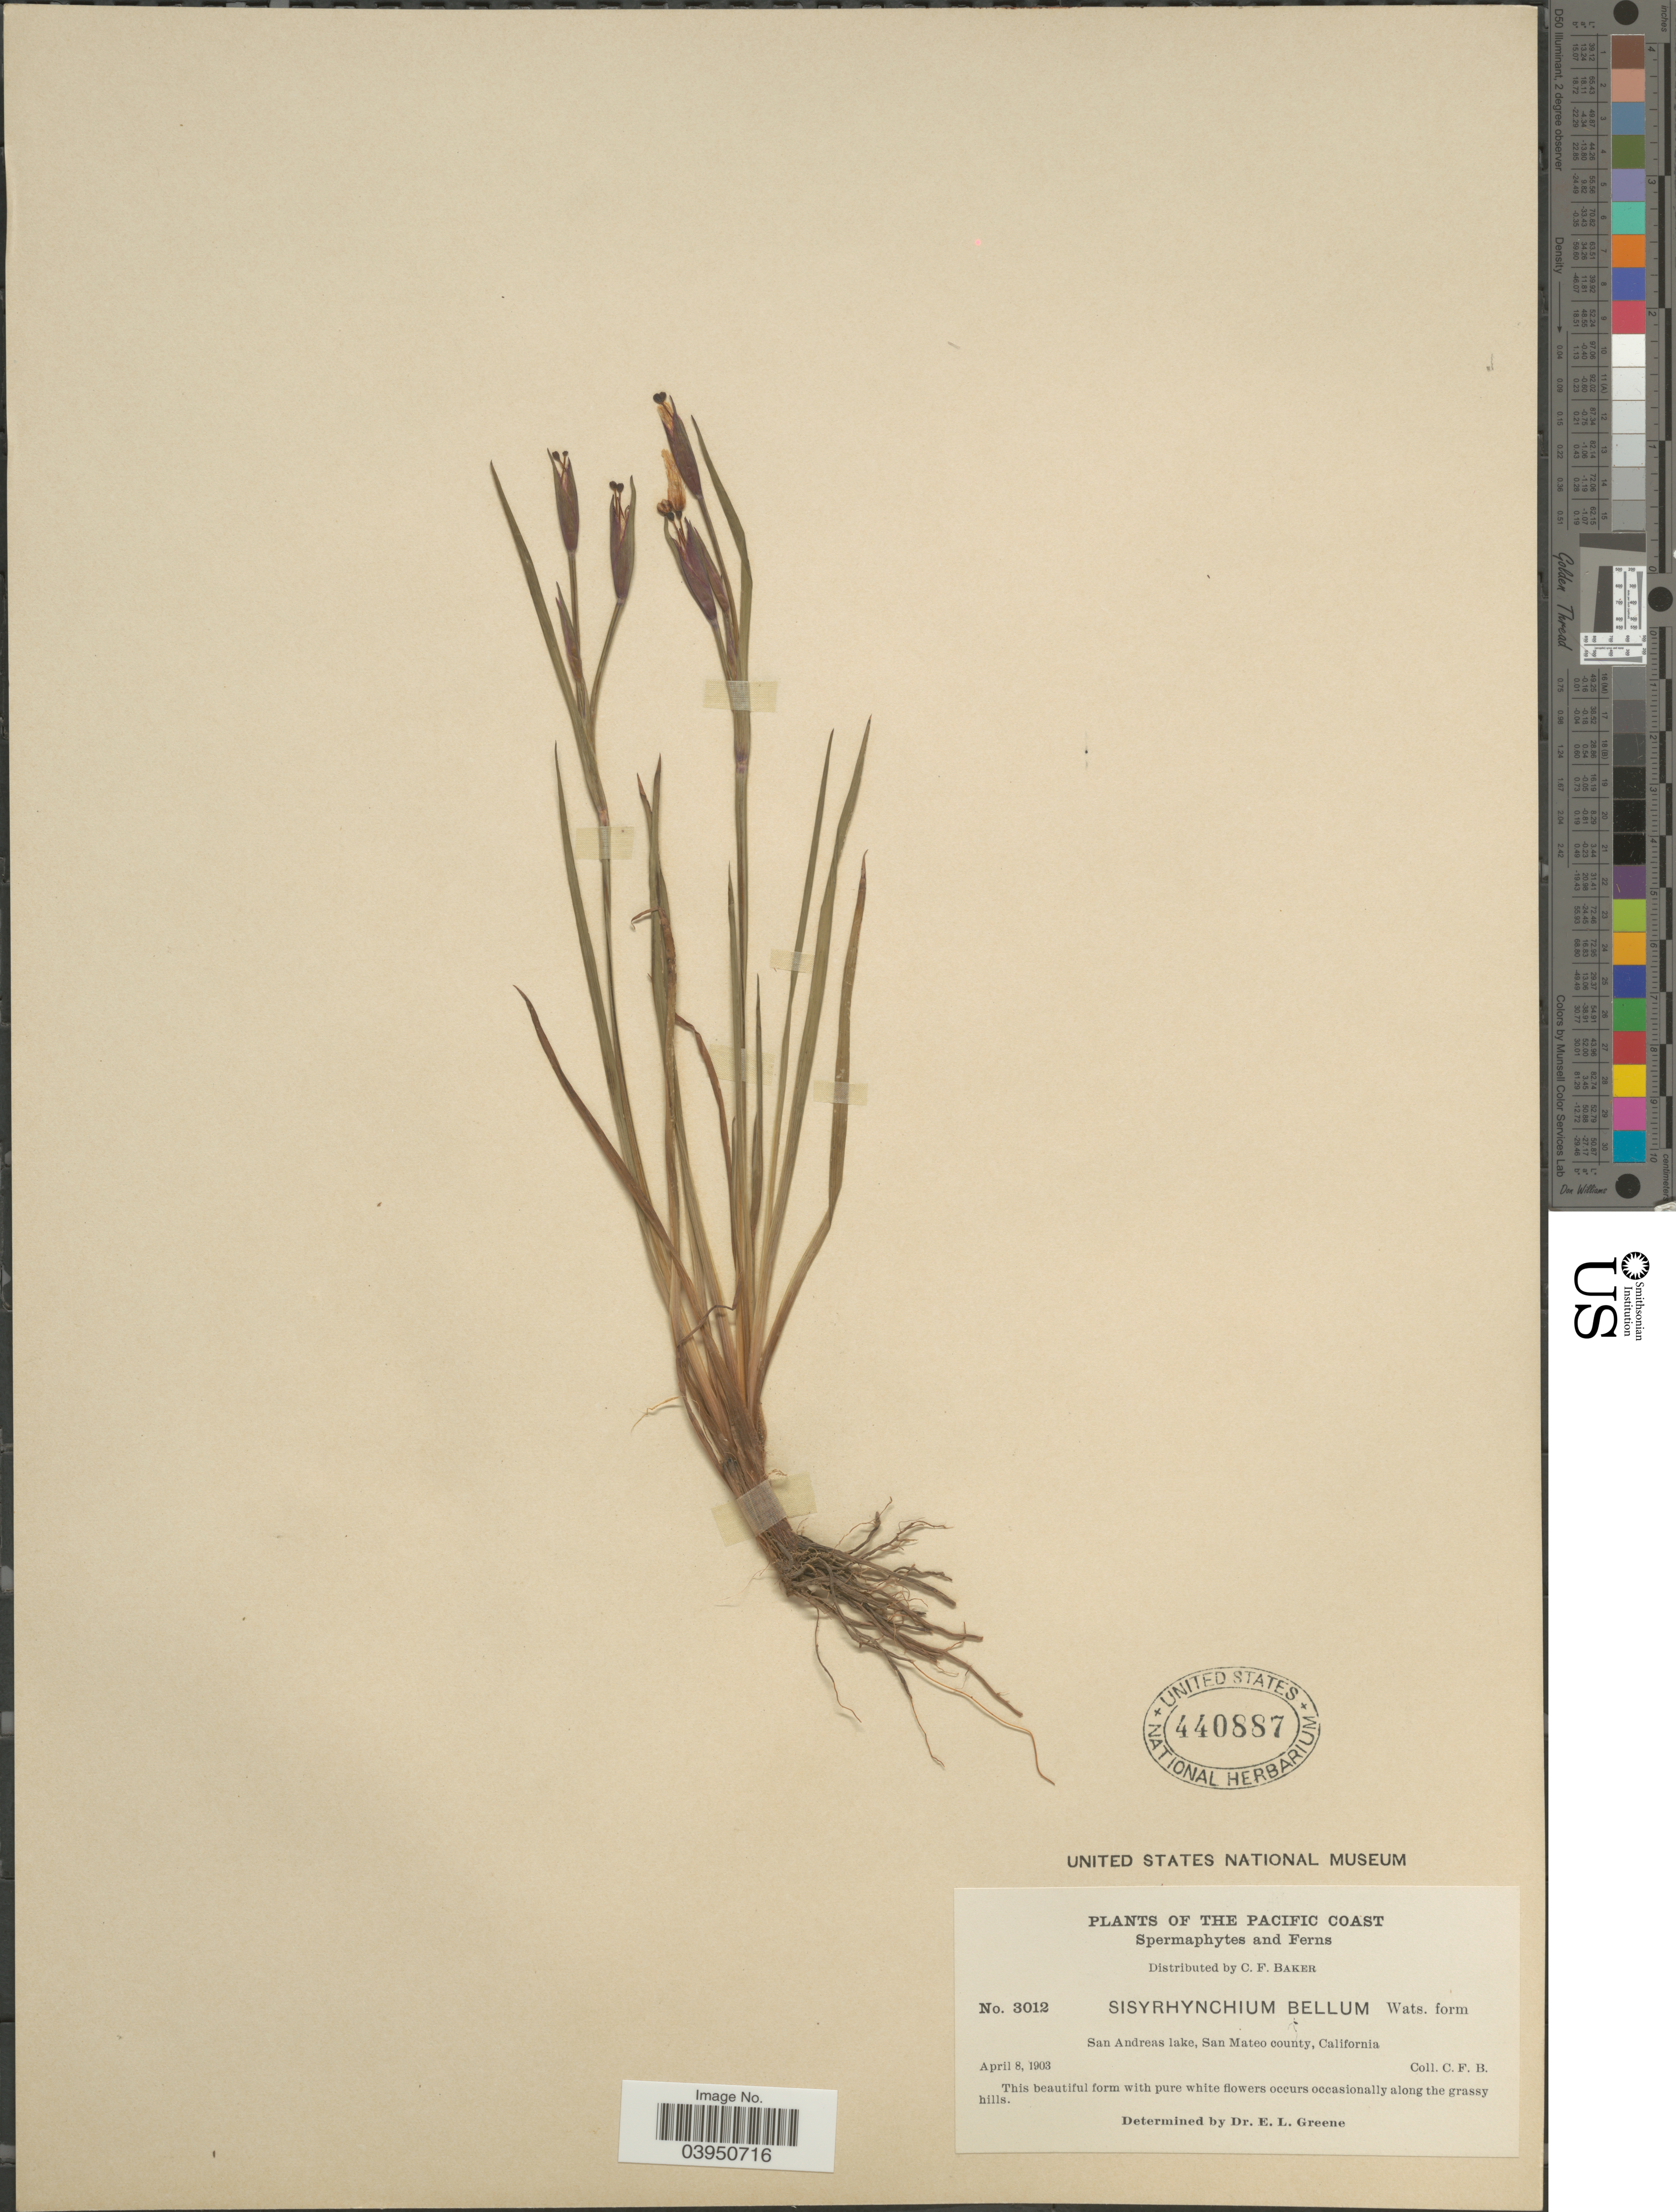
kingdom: Plantae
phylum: Tracheophyta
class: Liliopsida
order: Asparagales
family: Iridaceae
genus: Sisyrinchium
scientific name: Sisyrinchium bellum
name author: S. Watson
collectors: C. F. Baker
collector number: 3012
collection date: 1903-04-08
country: United States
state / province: California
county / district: San Mateo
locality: The Pacific Coast. San Andreas lake, San Mateo county.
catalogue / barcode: US 440887